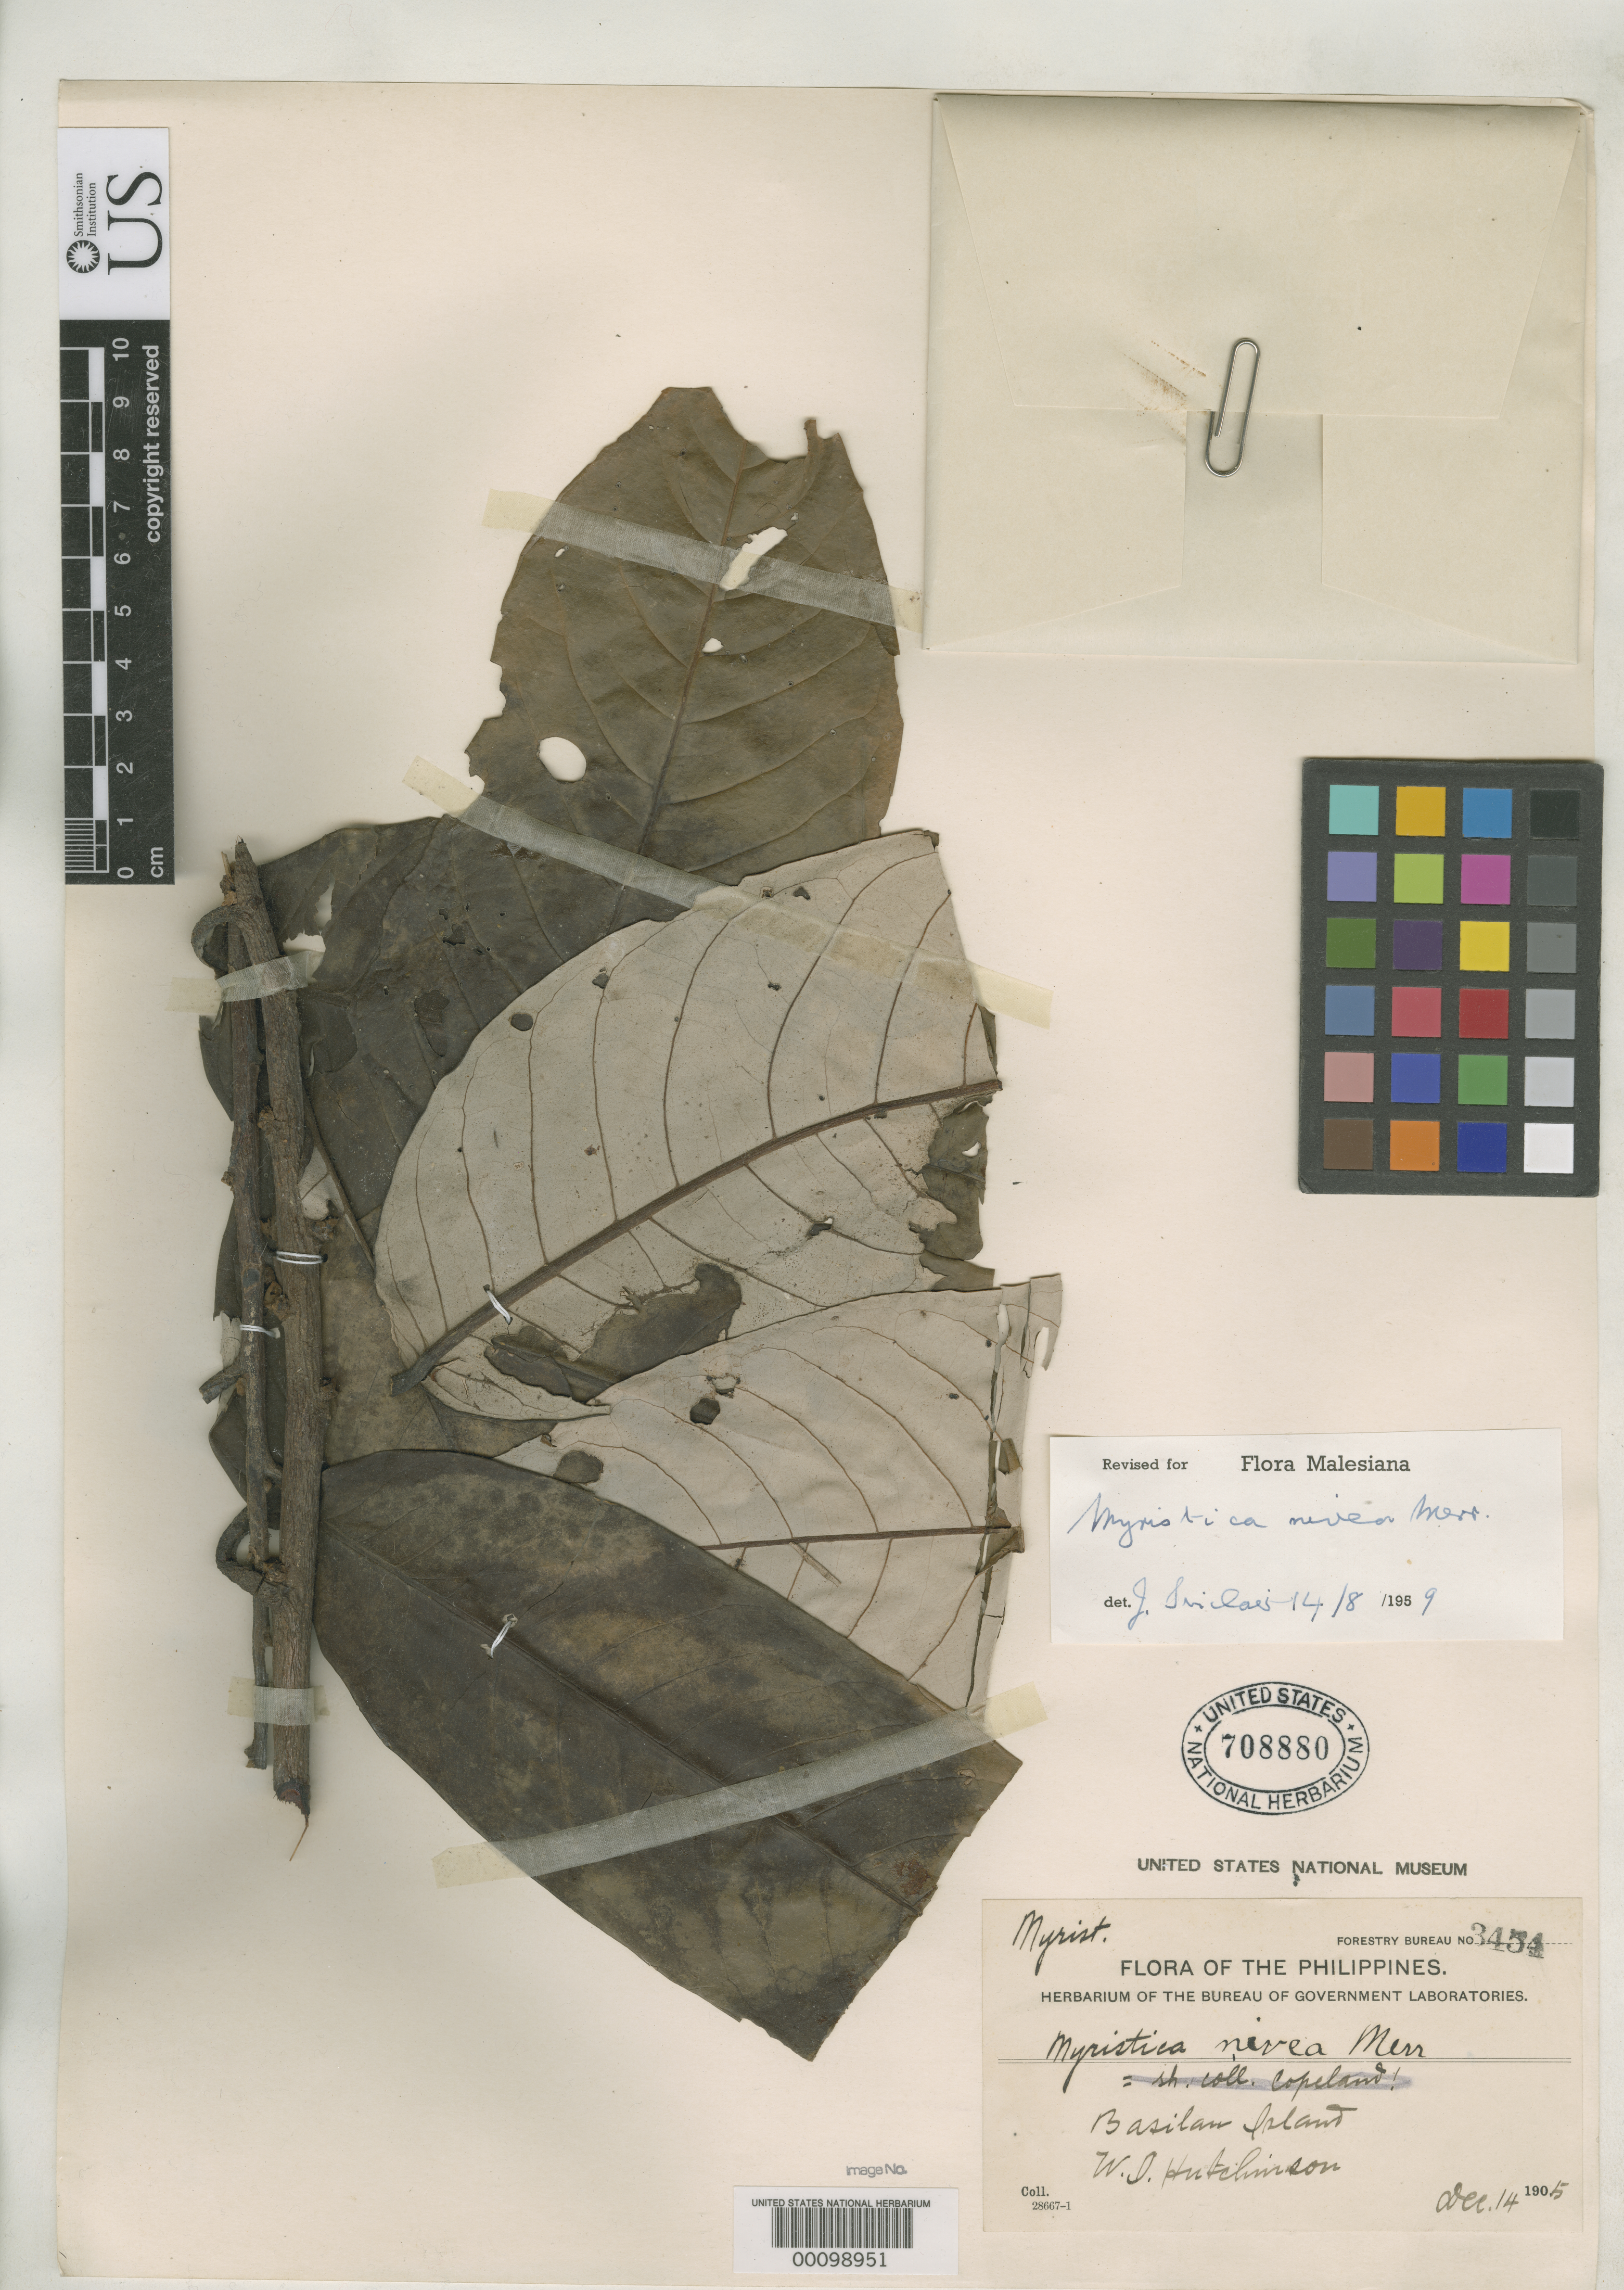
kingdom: Plantae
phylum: Tracheophyta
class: Magnoliopsida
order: Magnoliales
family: Myristicaceae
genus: Myristica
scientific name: Myristica nivea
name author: Merr.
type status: Syntype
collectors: W. I. Hutchinson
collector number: For. Bur. 3454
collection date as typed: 14 Dec 1905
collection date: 1905-12-14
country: Philippines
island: Basilan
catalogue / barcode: US 708880